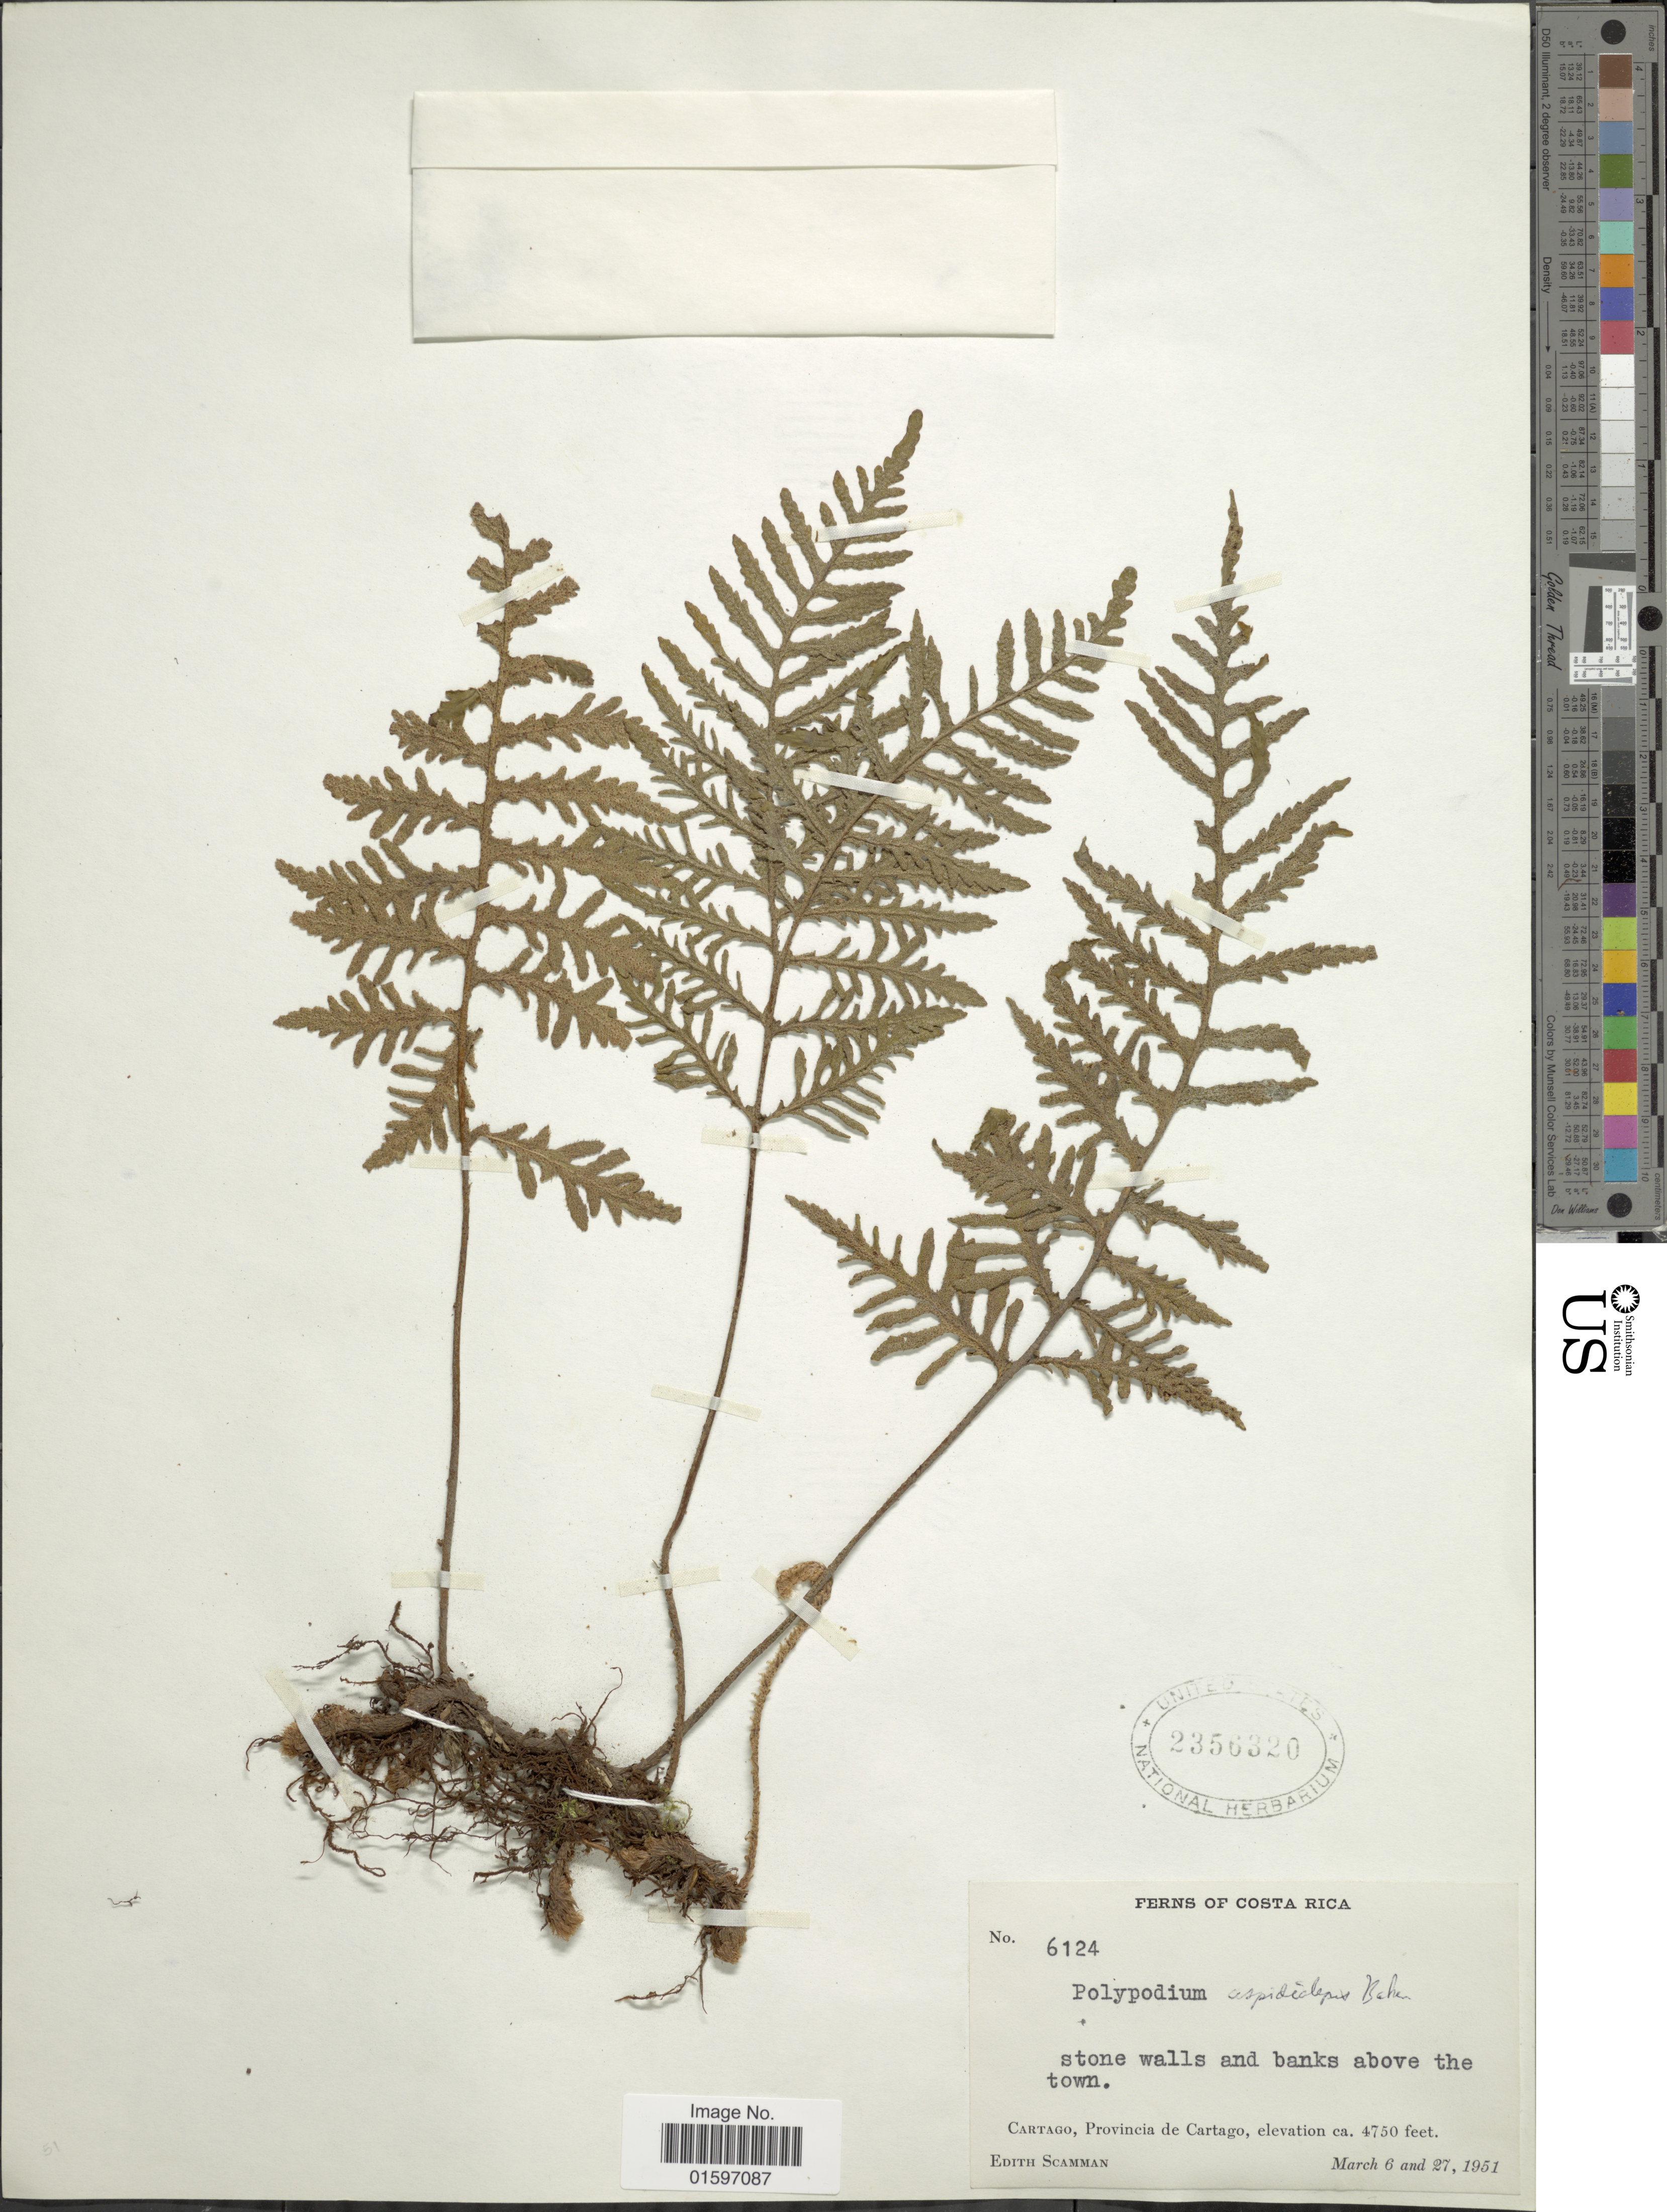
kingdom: Plantae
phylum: Tracheophyta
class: Polypodiopsida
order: Polypodiales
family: Polypodiaceae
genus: Pleopeltis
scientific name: Pleopeltis x aspidiolepis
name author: (Baker) A.R. Sm.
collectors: E. Scamman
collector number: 6124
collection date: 1951-03-06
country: Costa Rica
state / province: Cartago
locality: Costa Rica, stone walls and banks above the town, Cartage, Provincia de Cartago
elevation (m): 1448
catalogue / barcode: US 2356320